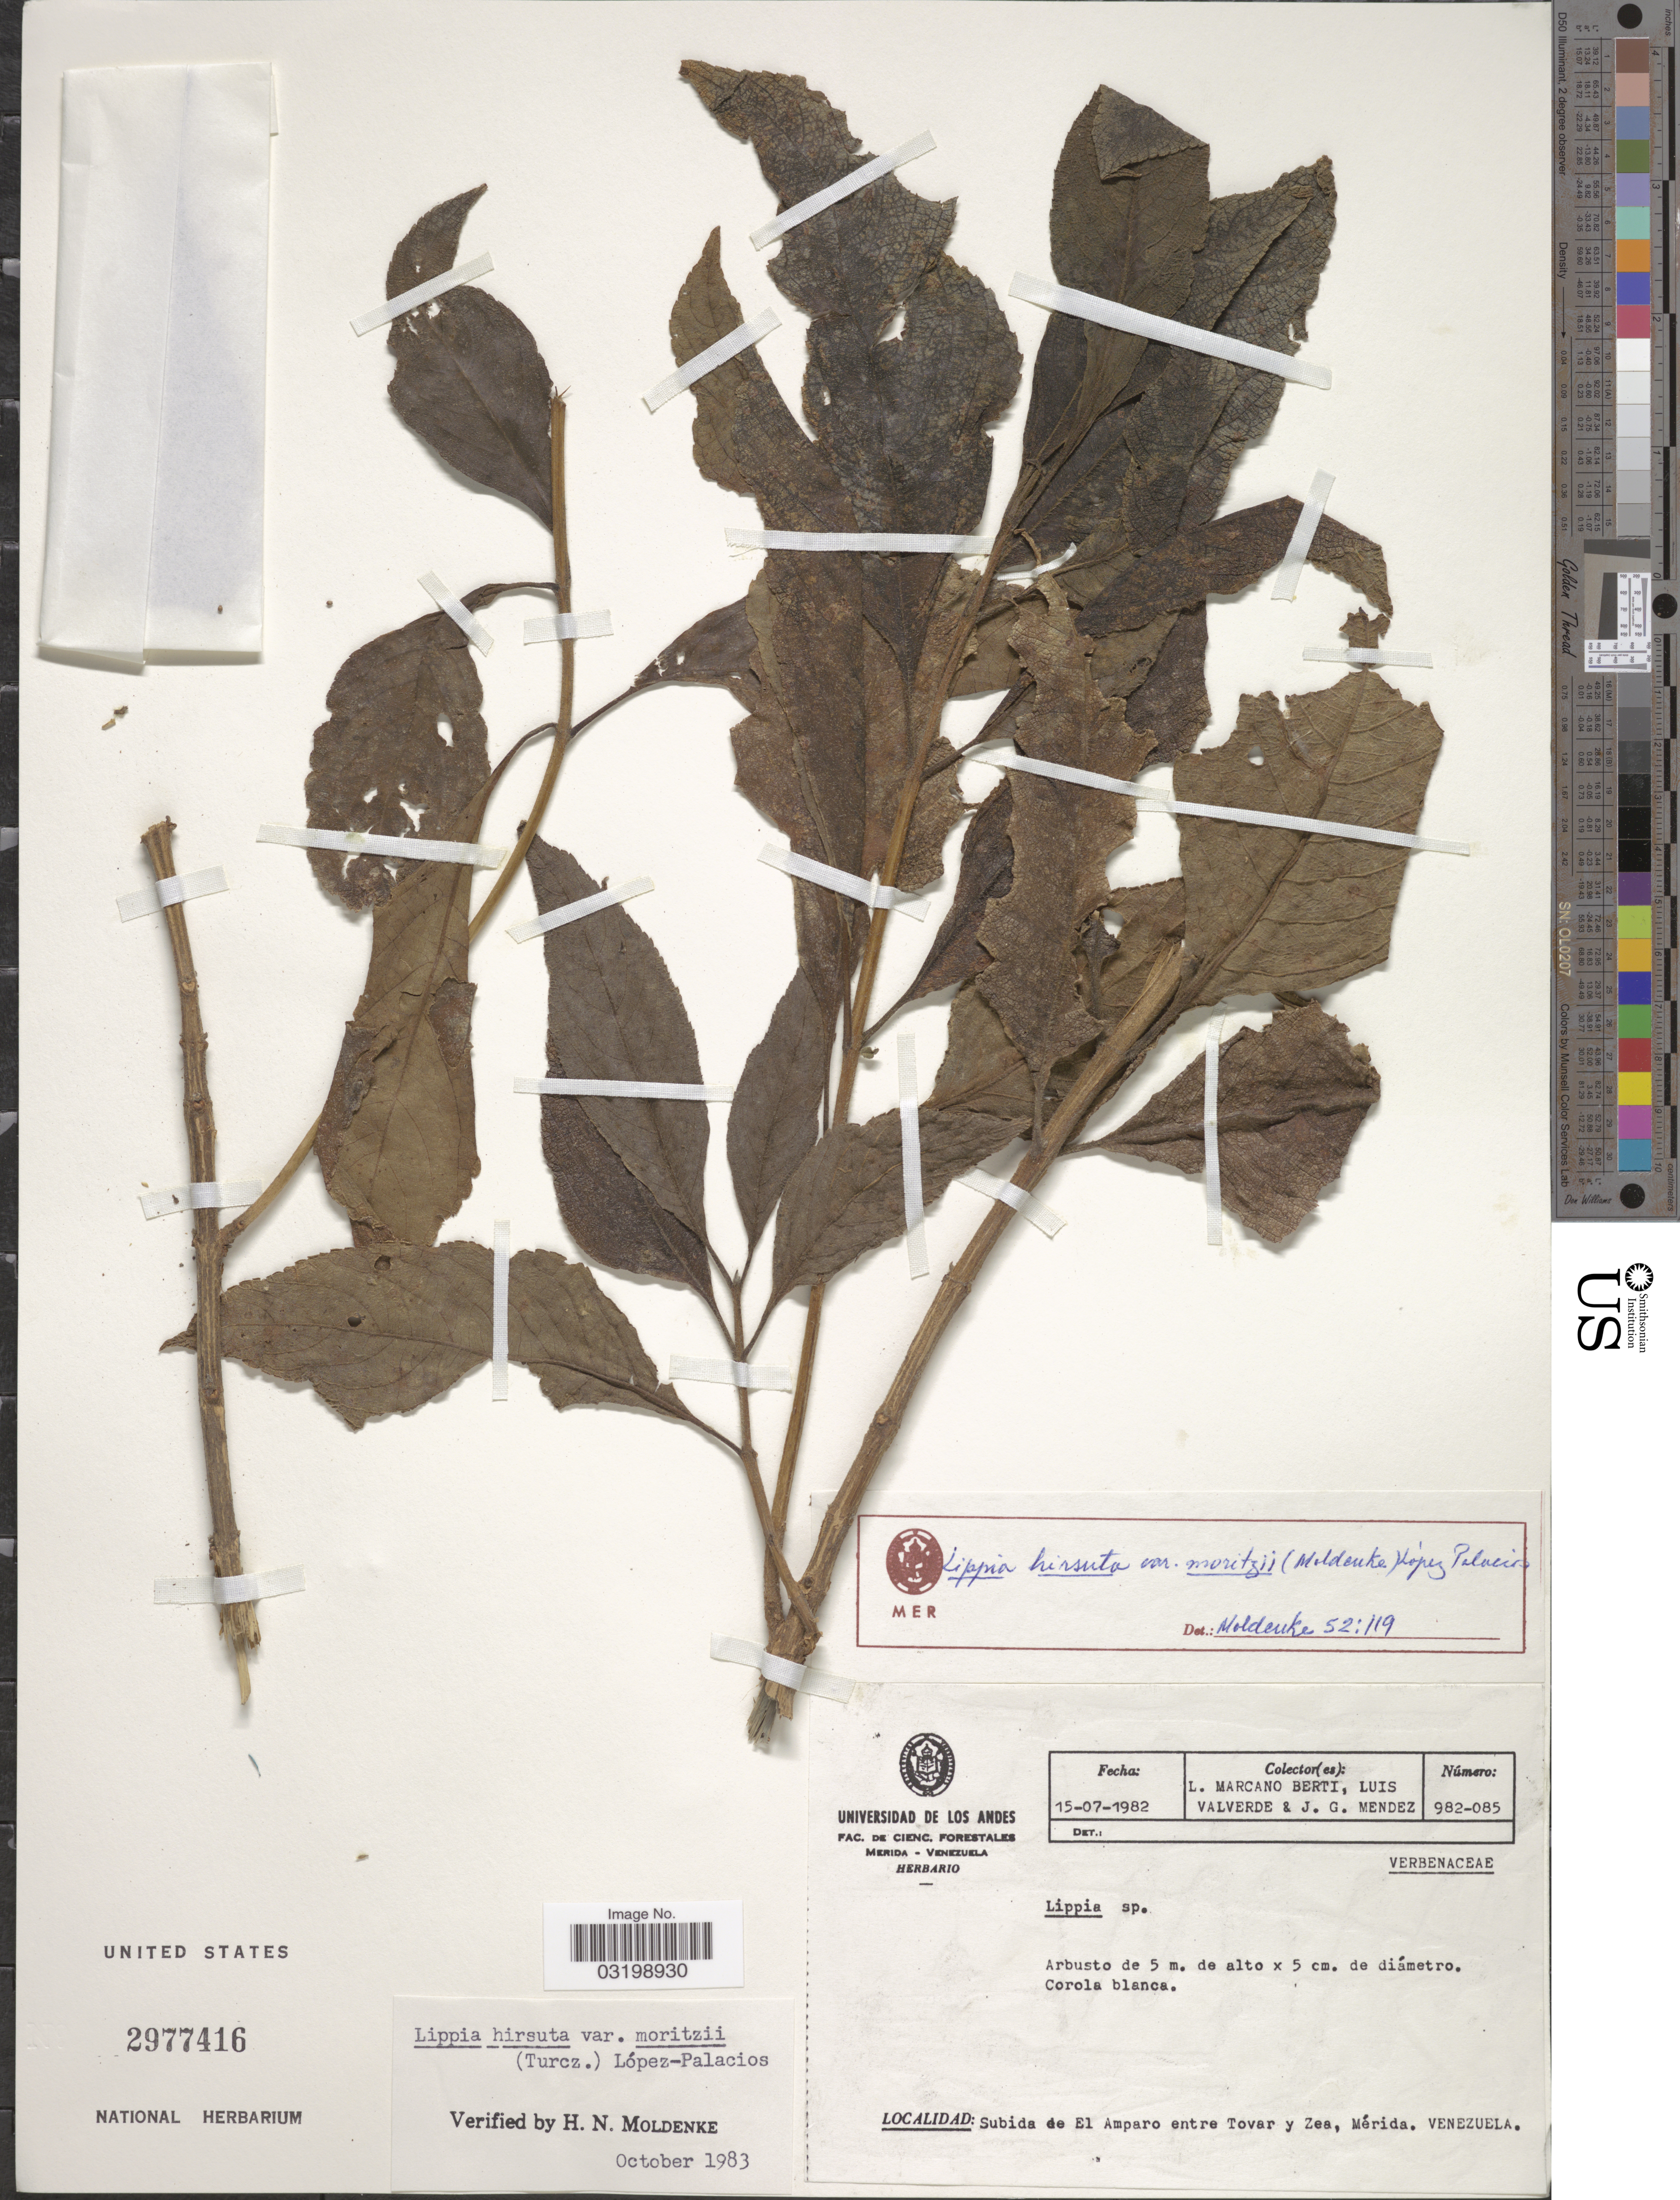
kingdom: Plantae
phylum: Tracheophyta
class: Magnoliopsida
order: Lamiales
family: Verbenaceae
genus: Lippia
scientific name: Lippia hirsuta var. moritzii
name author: L.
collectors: L. Marcano-Berti & L. Valverde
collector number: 982-085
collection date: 1982-07-15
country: Venezuela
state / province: Mérida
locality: Subida de El Amparo entre Tovar y Zea.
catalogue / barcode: US 2977416